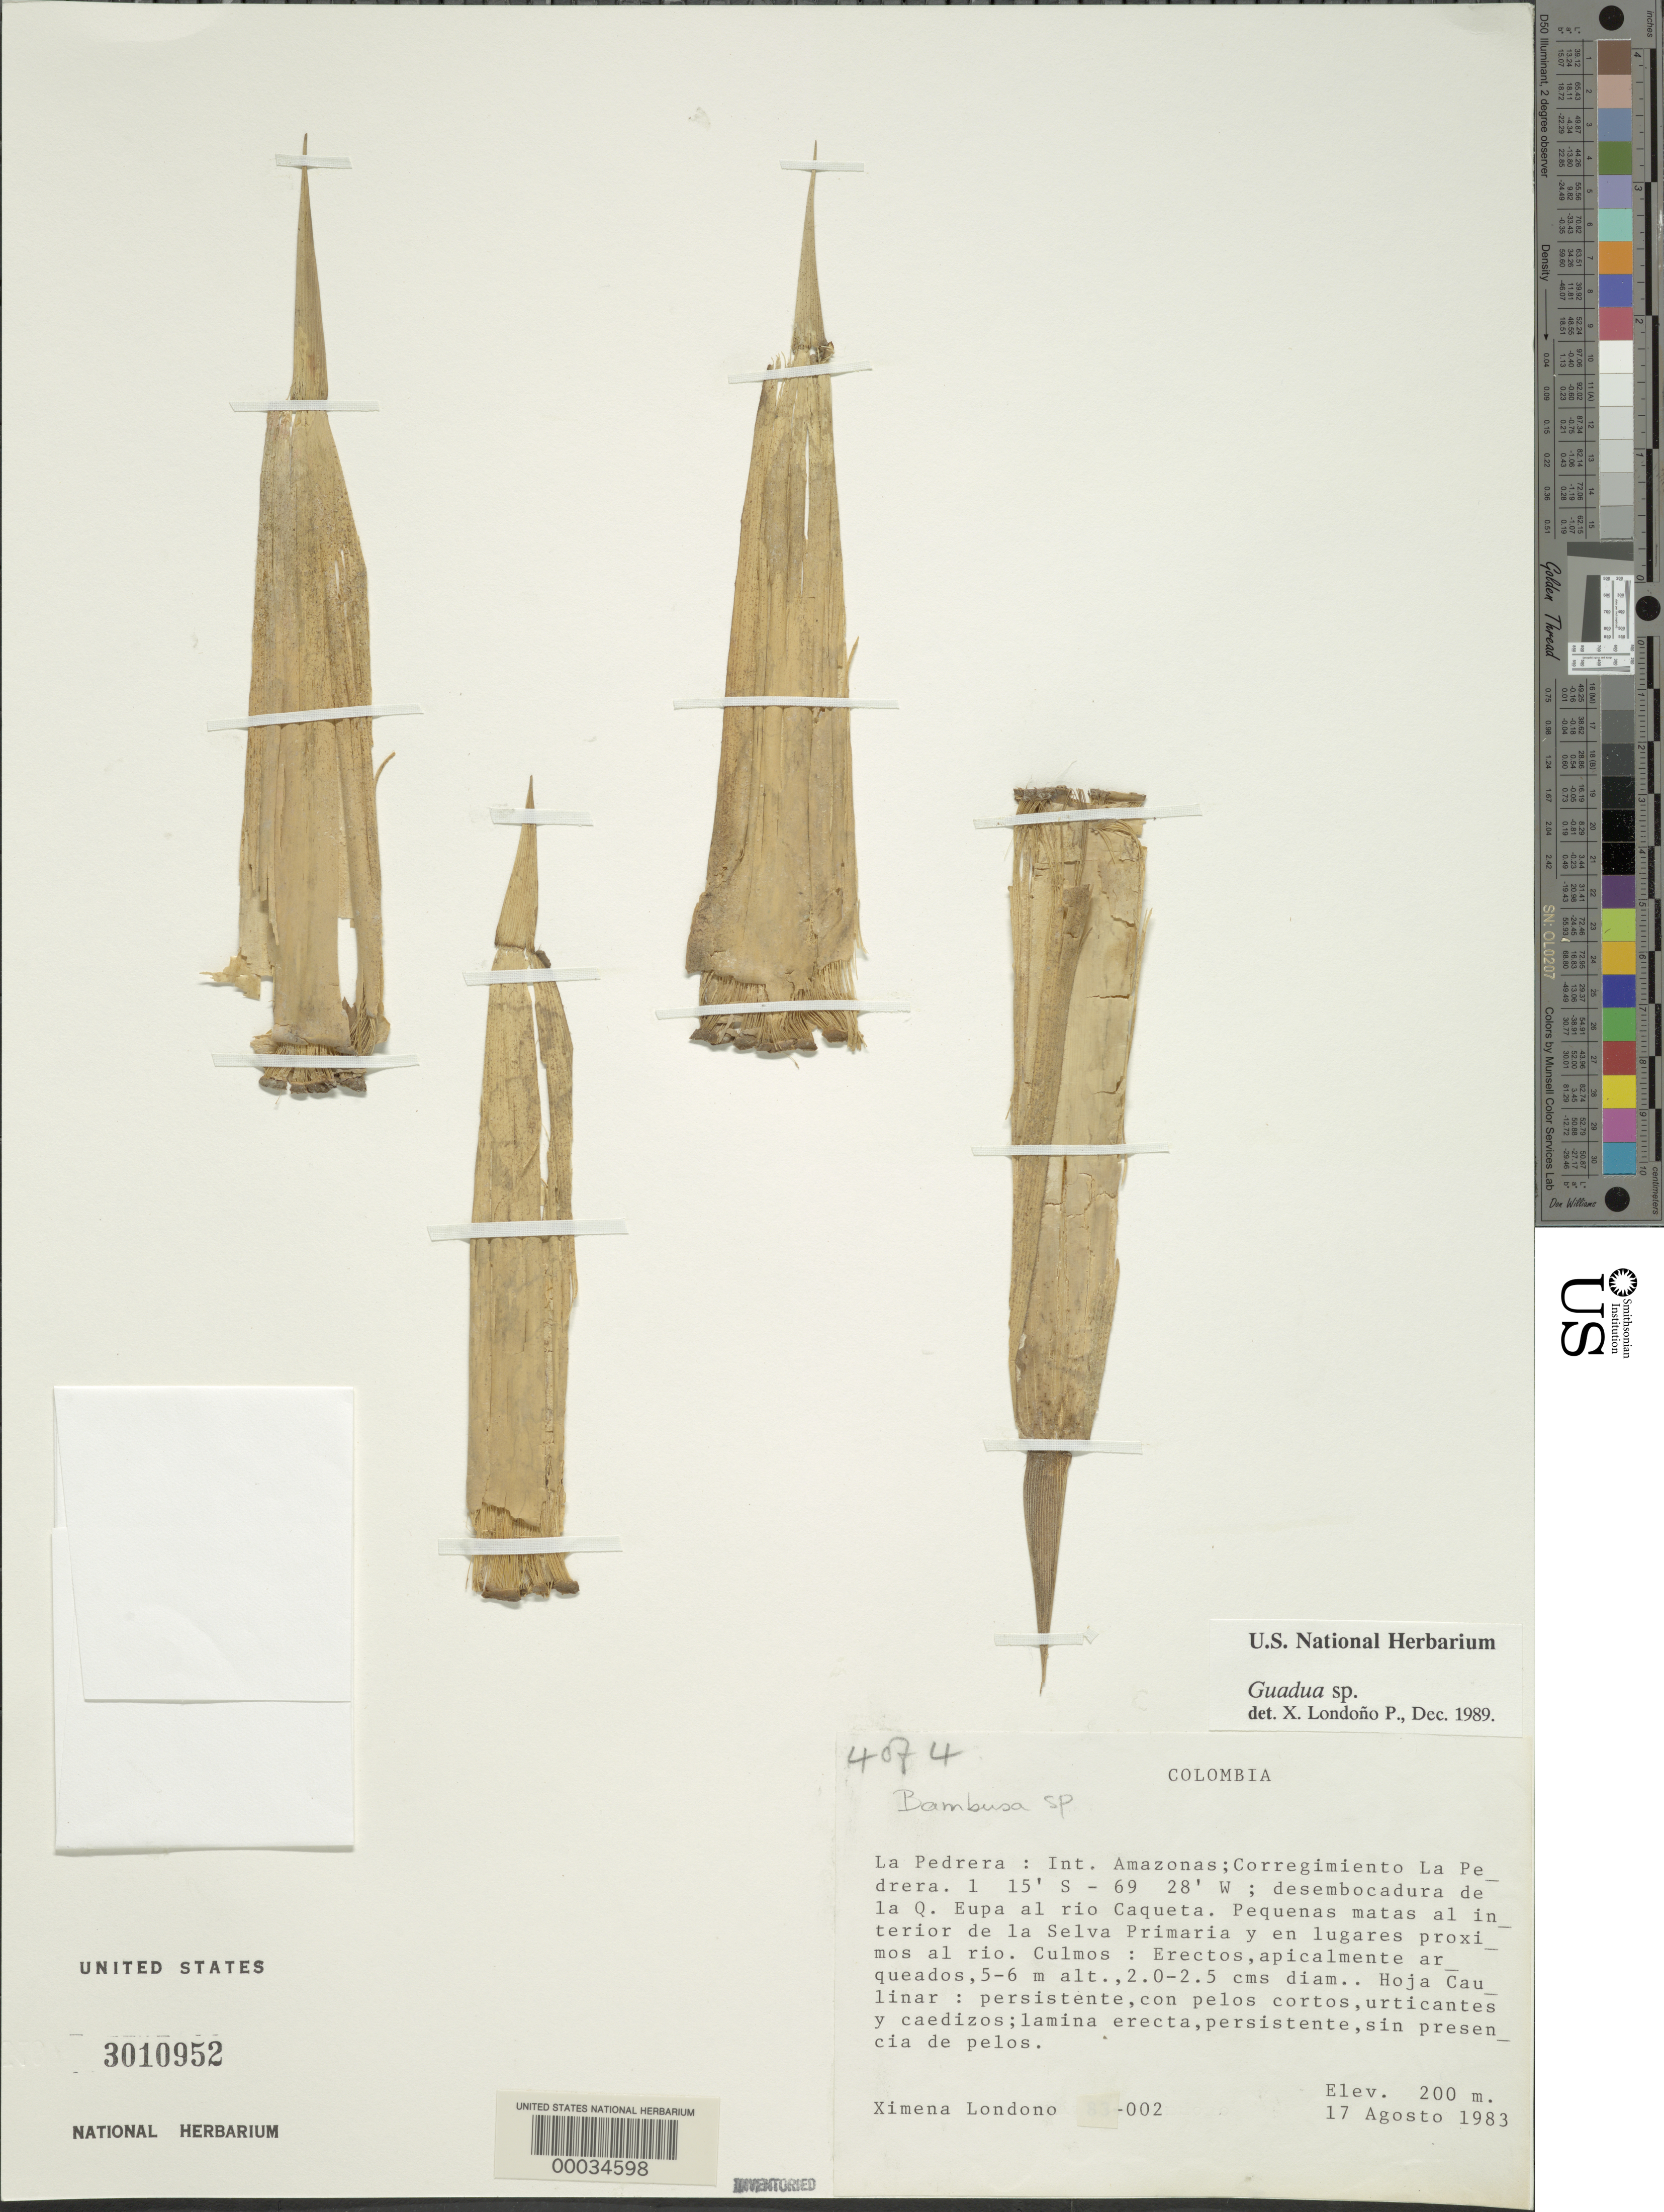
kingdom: Plantae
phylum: Tracheophyta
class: Liliopsida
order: Poales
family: Poaceae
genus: Guadua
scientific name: Guadua sp.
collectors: X. Londoño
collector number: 83-002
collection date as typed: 17 Aug 1983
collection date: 1983-08-17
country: Colombia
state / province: Amazônas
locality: La Pedrera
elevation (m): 200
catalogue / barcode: US 3010952